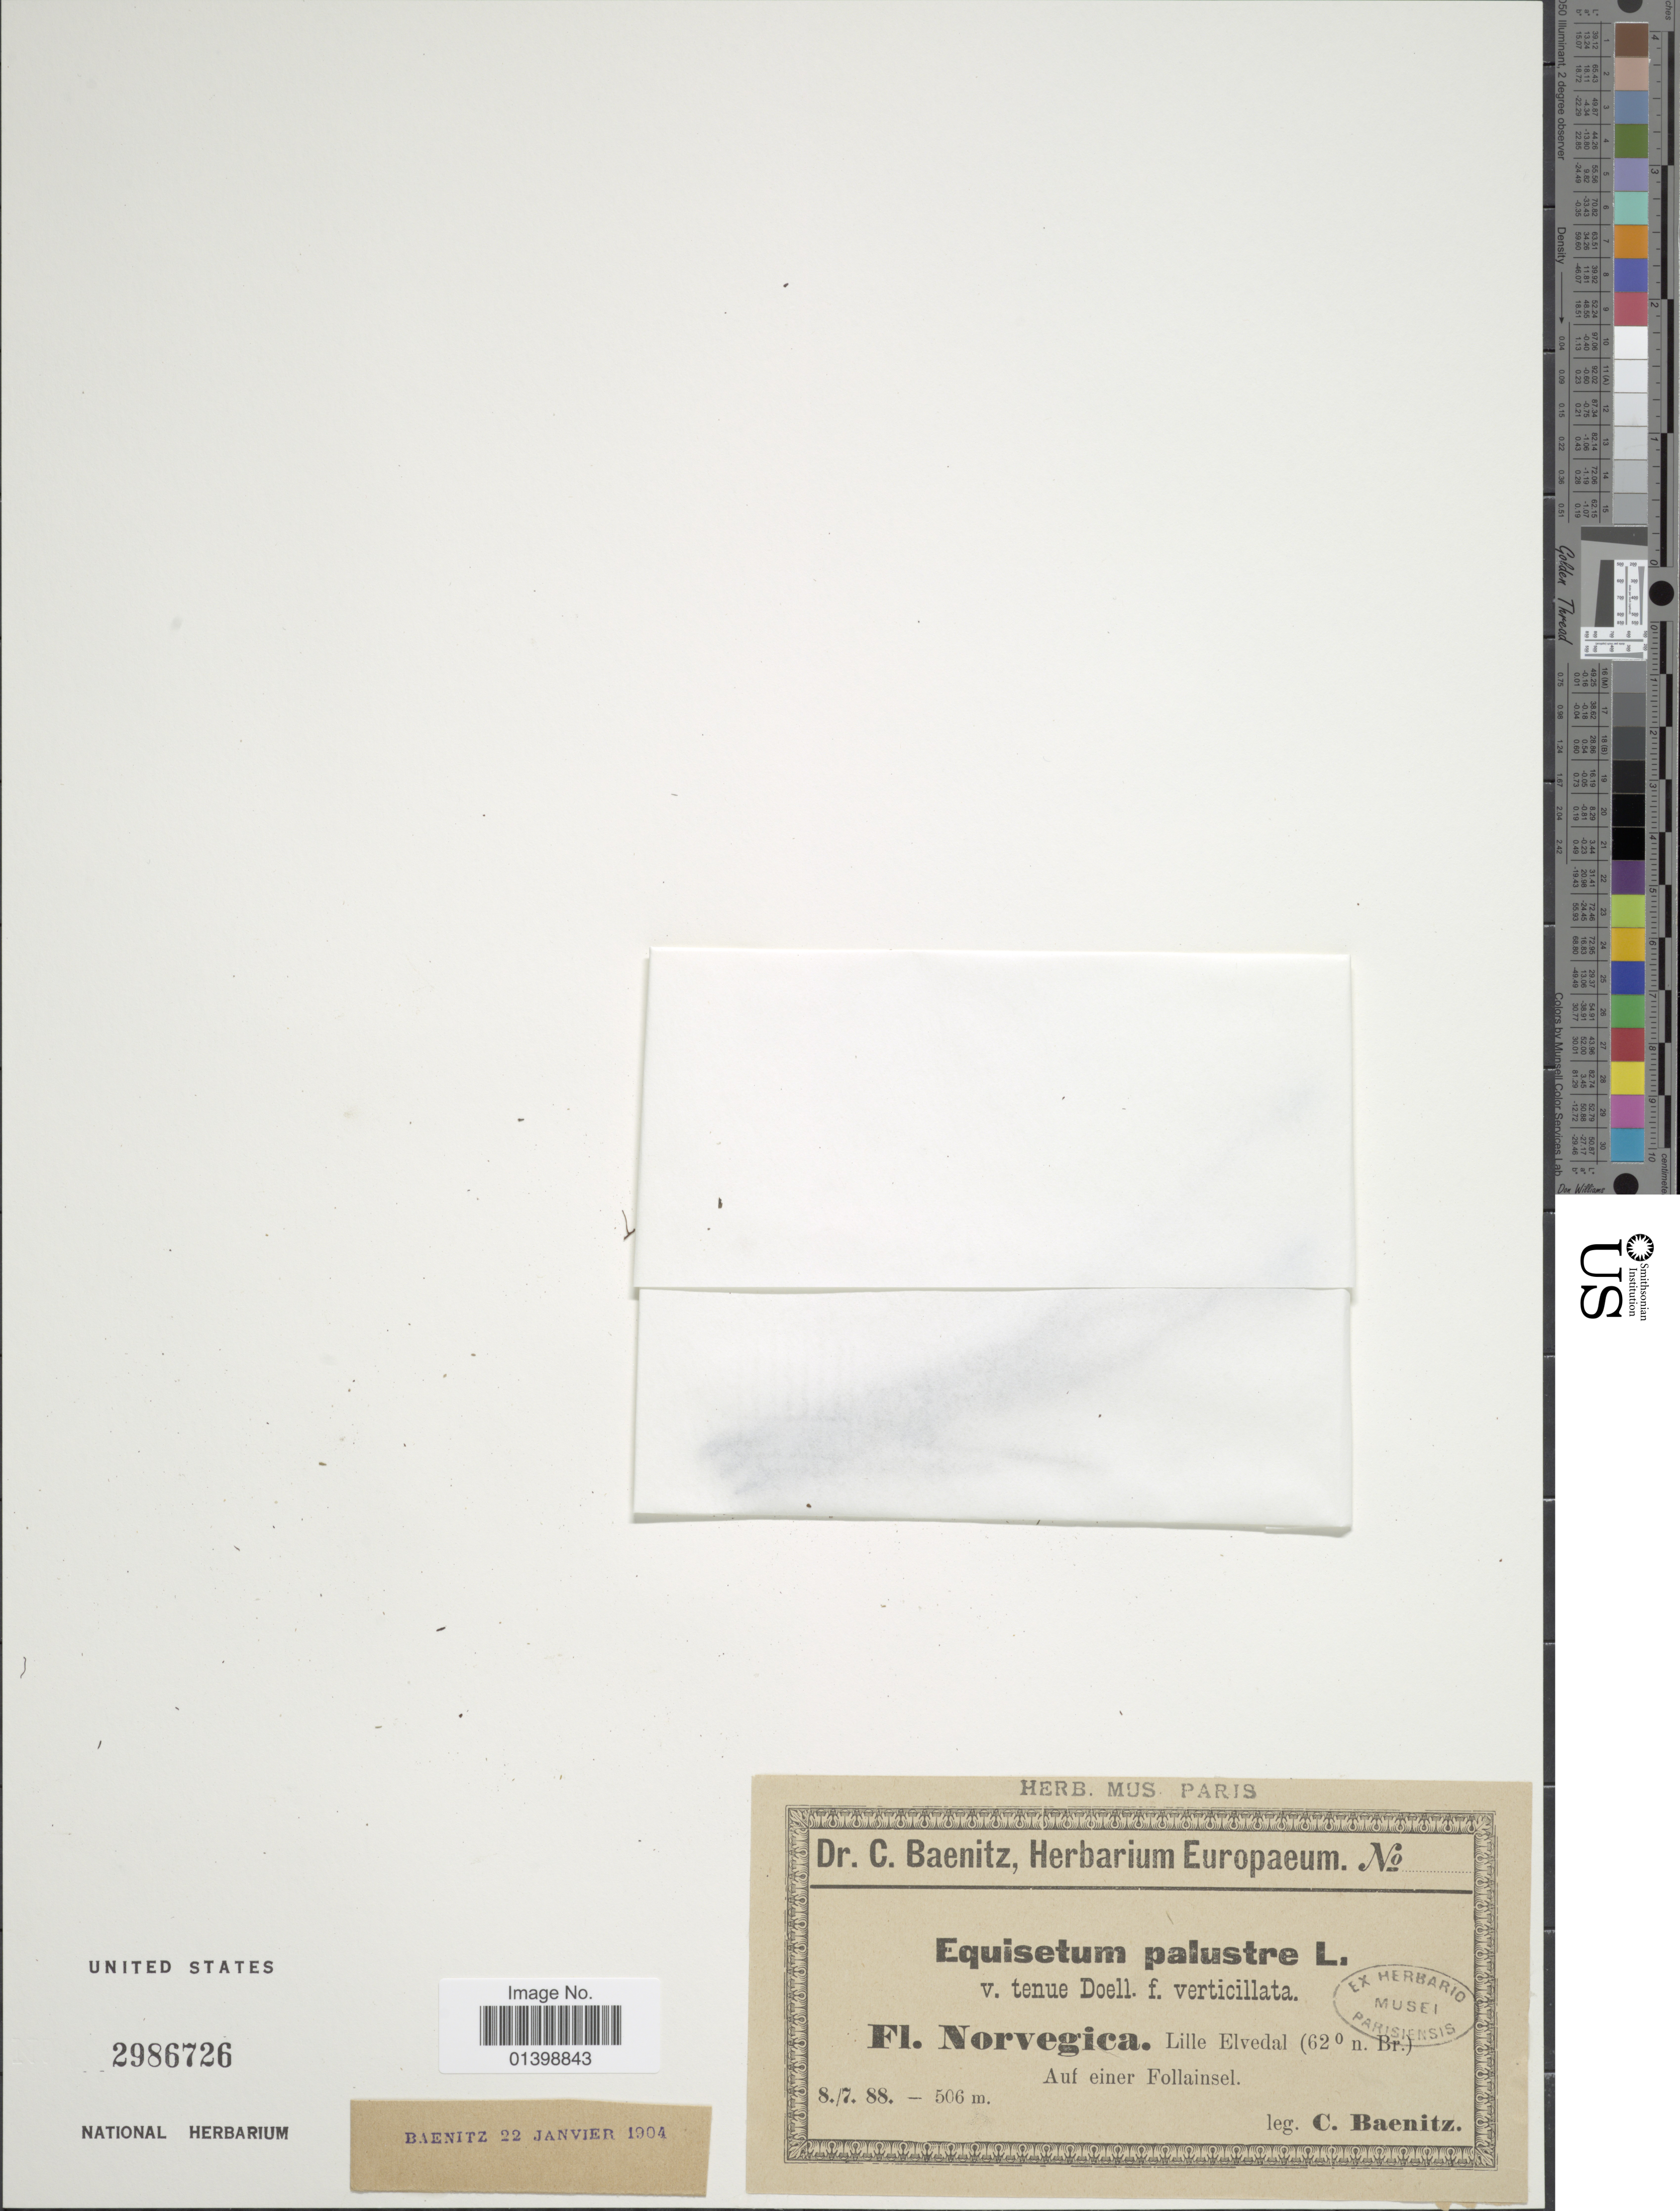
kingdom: Plantae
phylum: Tracheophyta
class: Polypodiopsida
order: Equisetales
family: Equisetaceae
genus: Equisetum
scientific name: Equisetum palustre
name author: L.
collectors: C. G. Baenitz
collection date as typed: Transcribed d/m/y: 8/7/88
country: Norway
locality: Lille Elvedal, Auf einer Follainsel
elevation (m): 506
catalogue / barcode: US 2986726